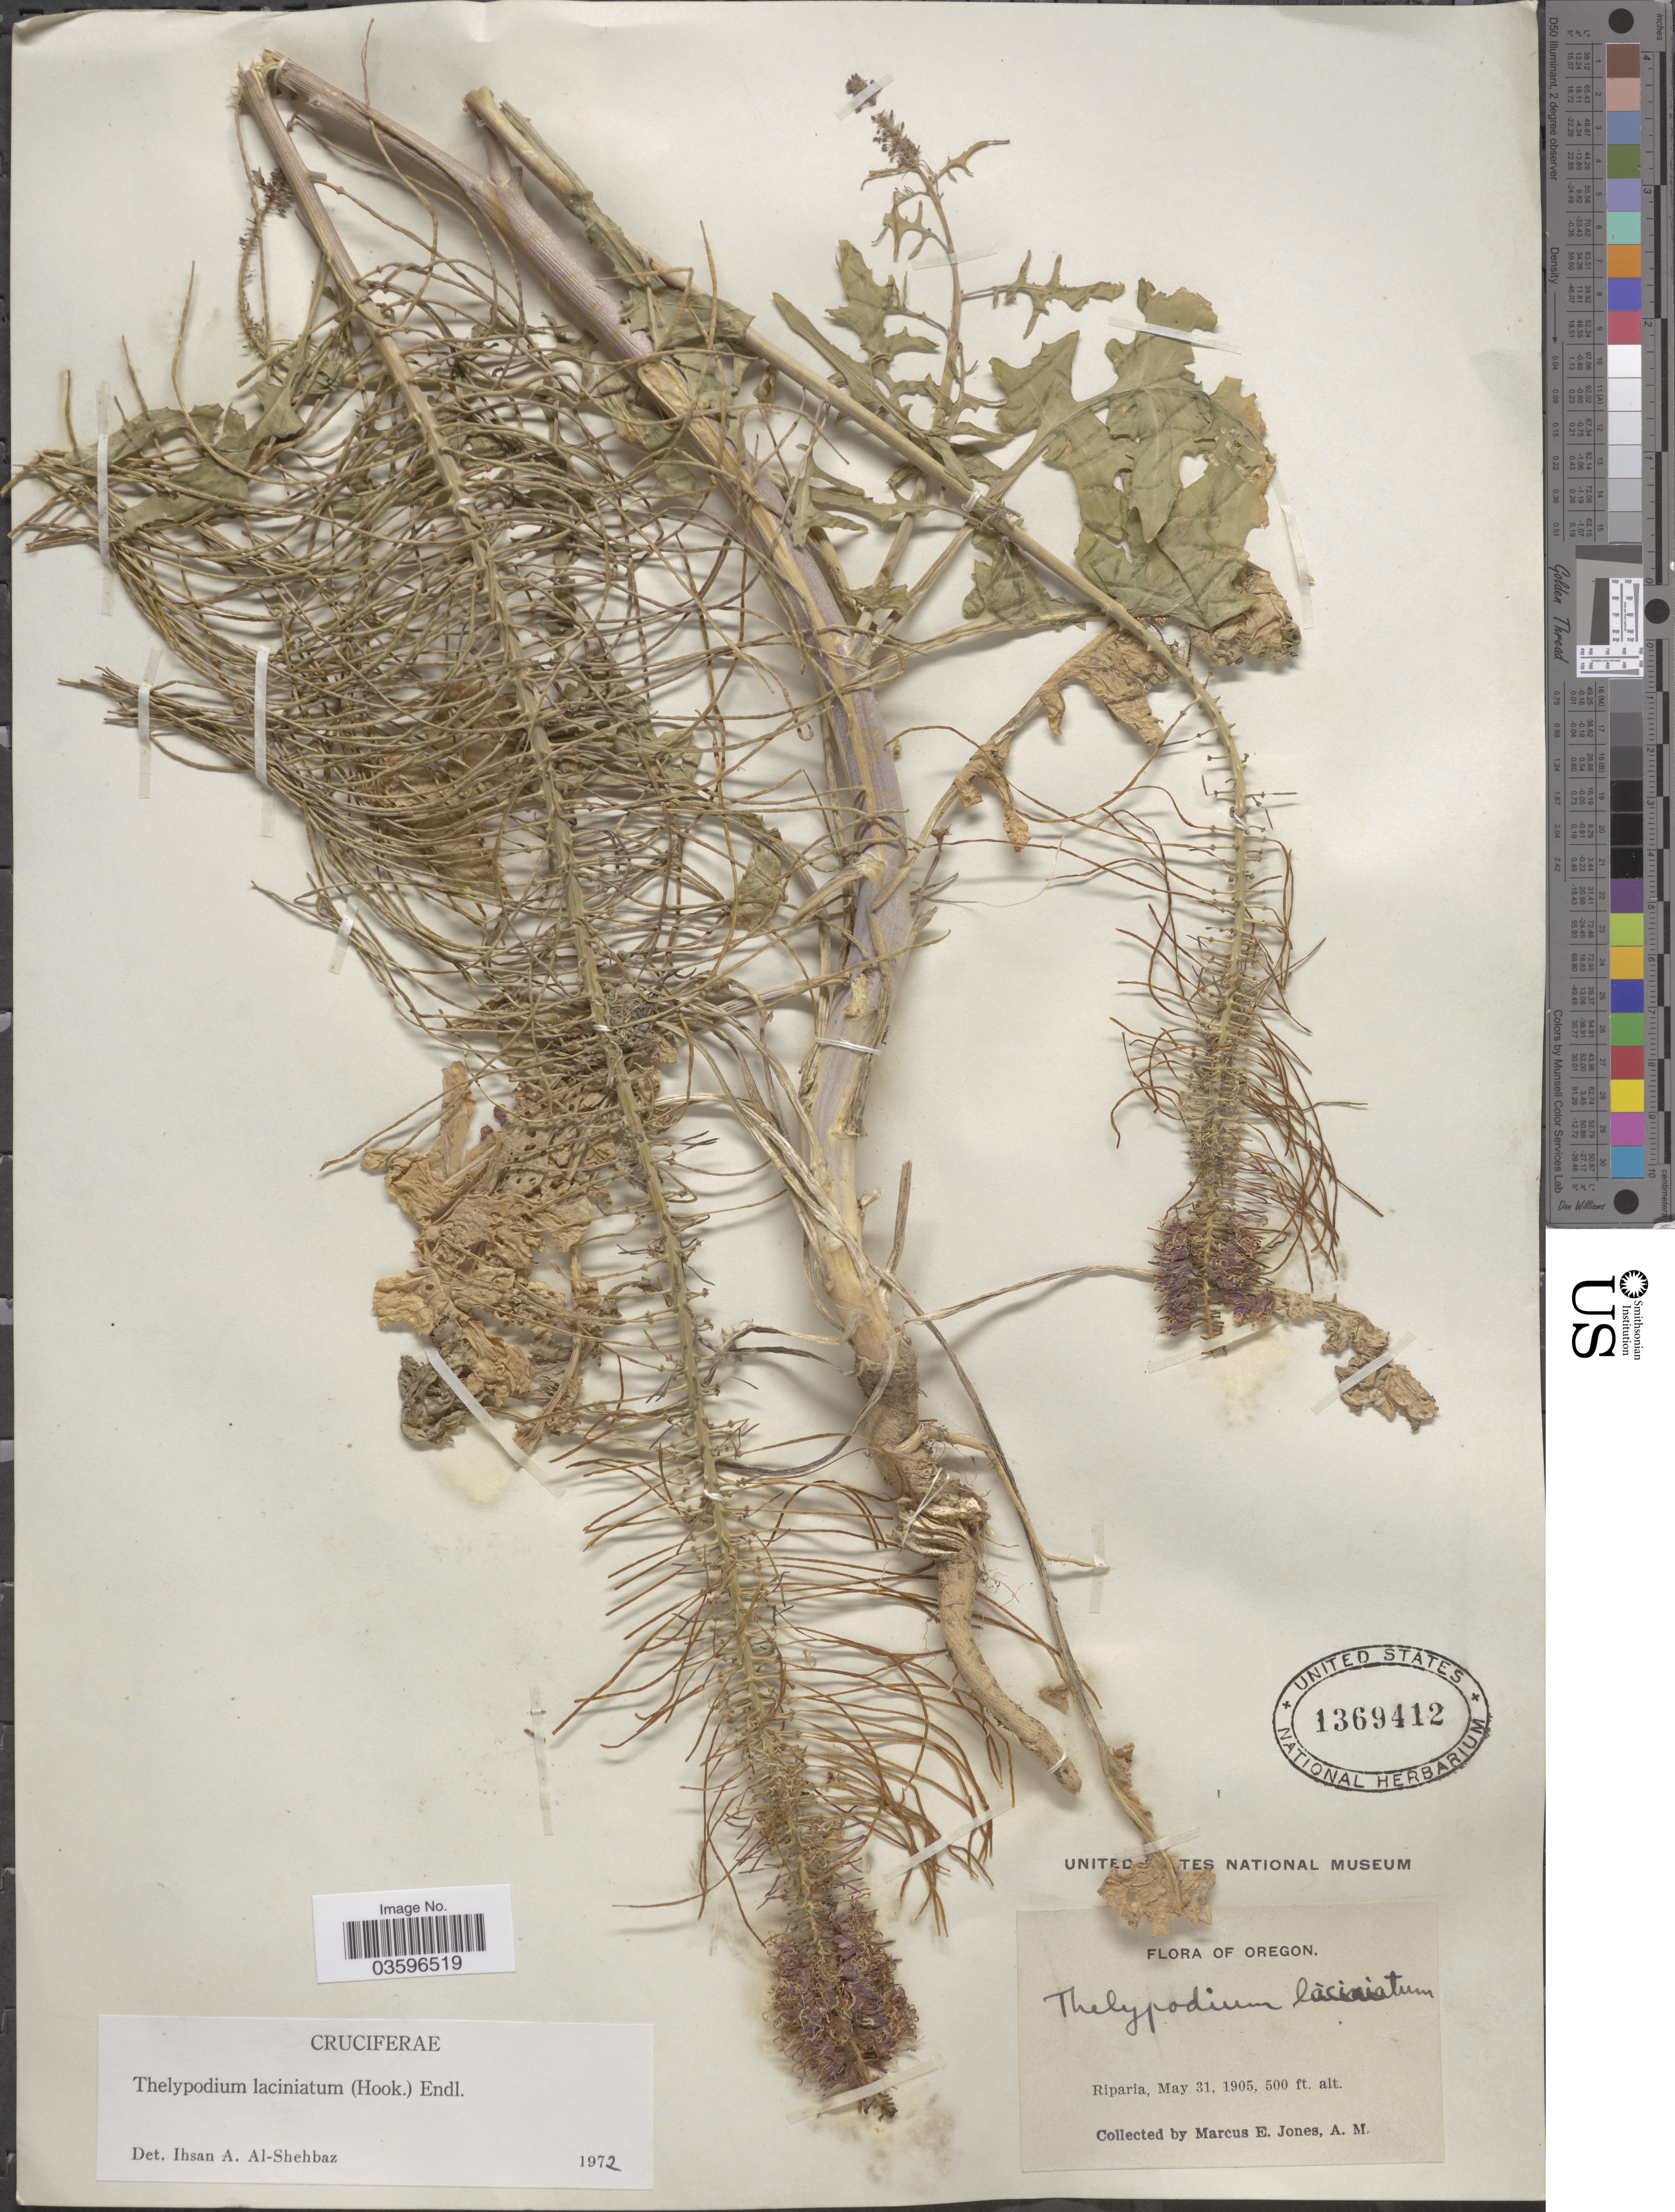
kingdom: Plantae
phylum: Tracheophyta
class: Magnoliopsida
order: Brassicales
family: Brassicaceae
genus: Thelypodium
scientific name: Thelypodium laciniatum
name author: (Hook.) Endl.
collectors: M. E. Jones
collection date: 1905-05-31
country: United States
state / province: Oregon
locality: Riparia.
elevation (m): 152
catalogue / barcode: US 1369412